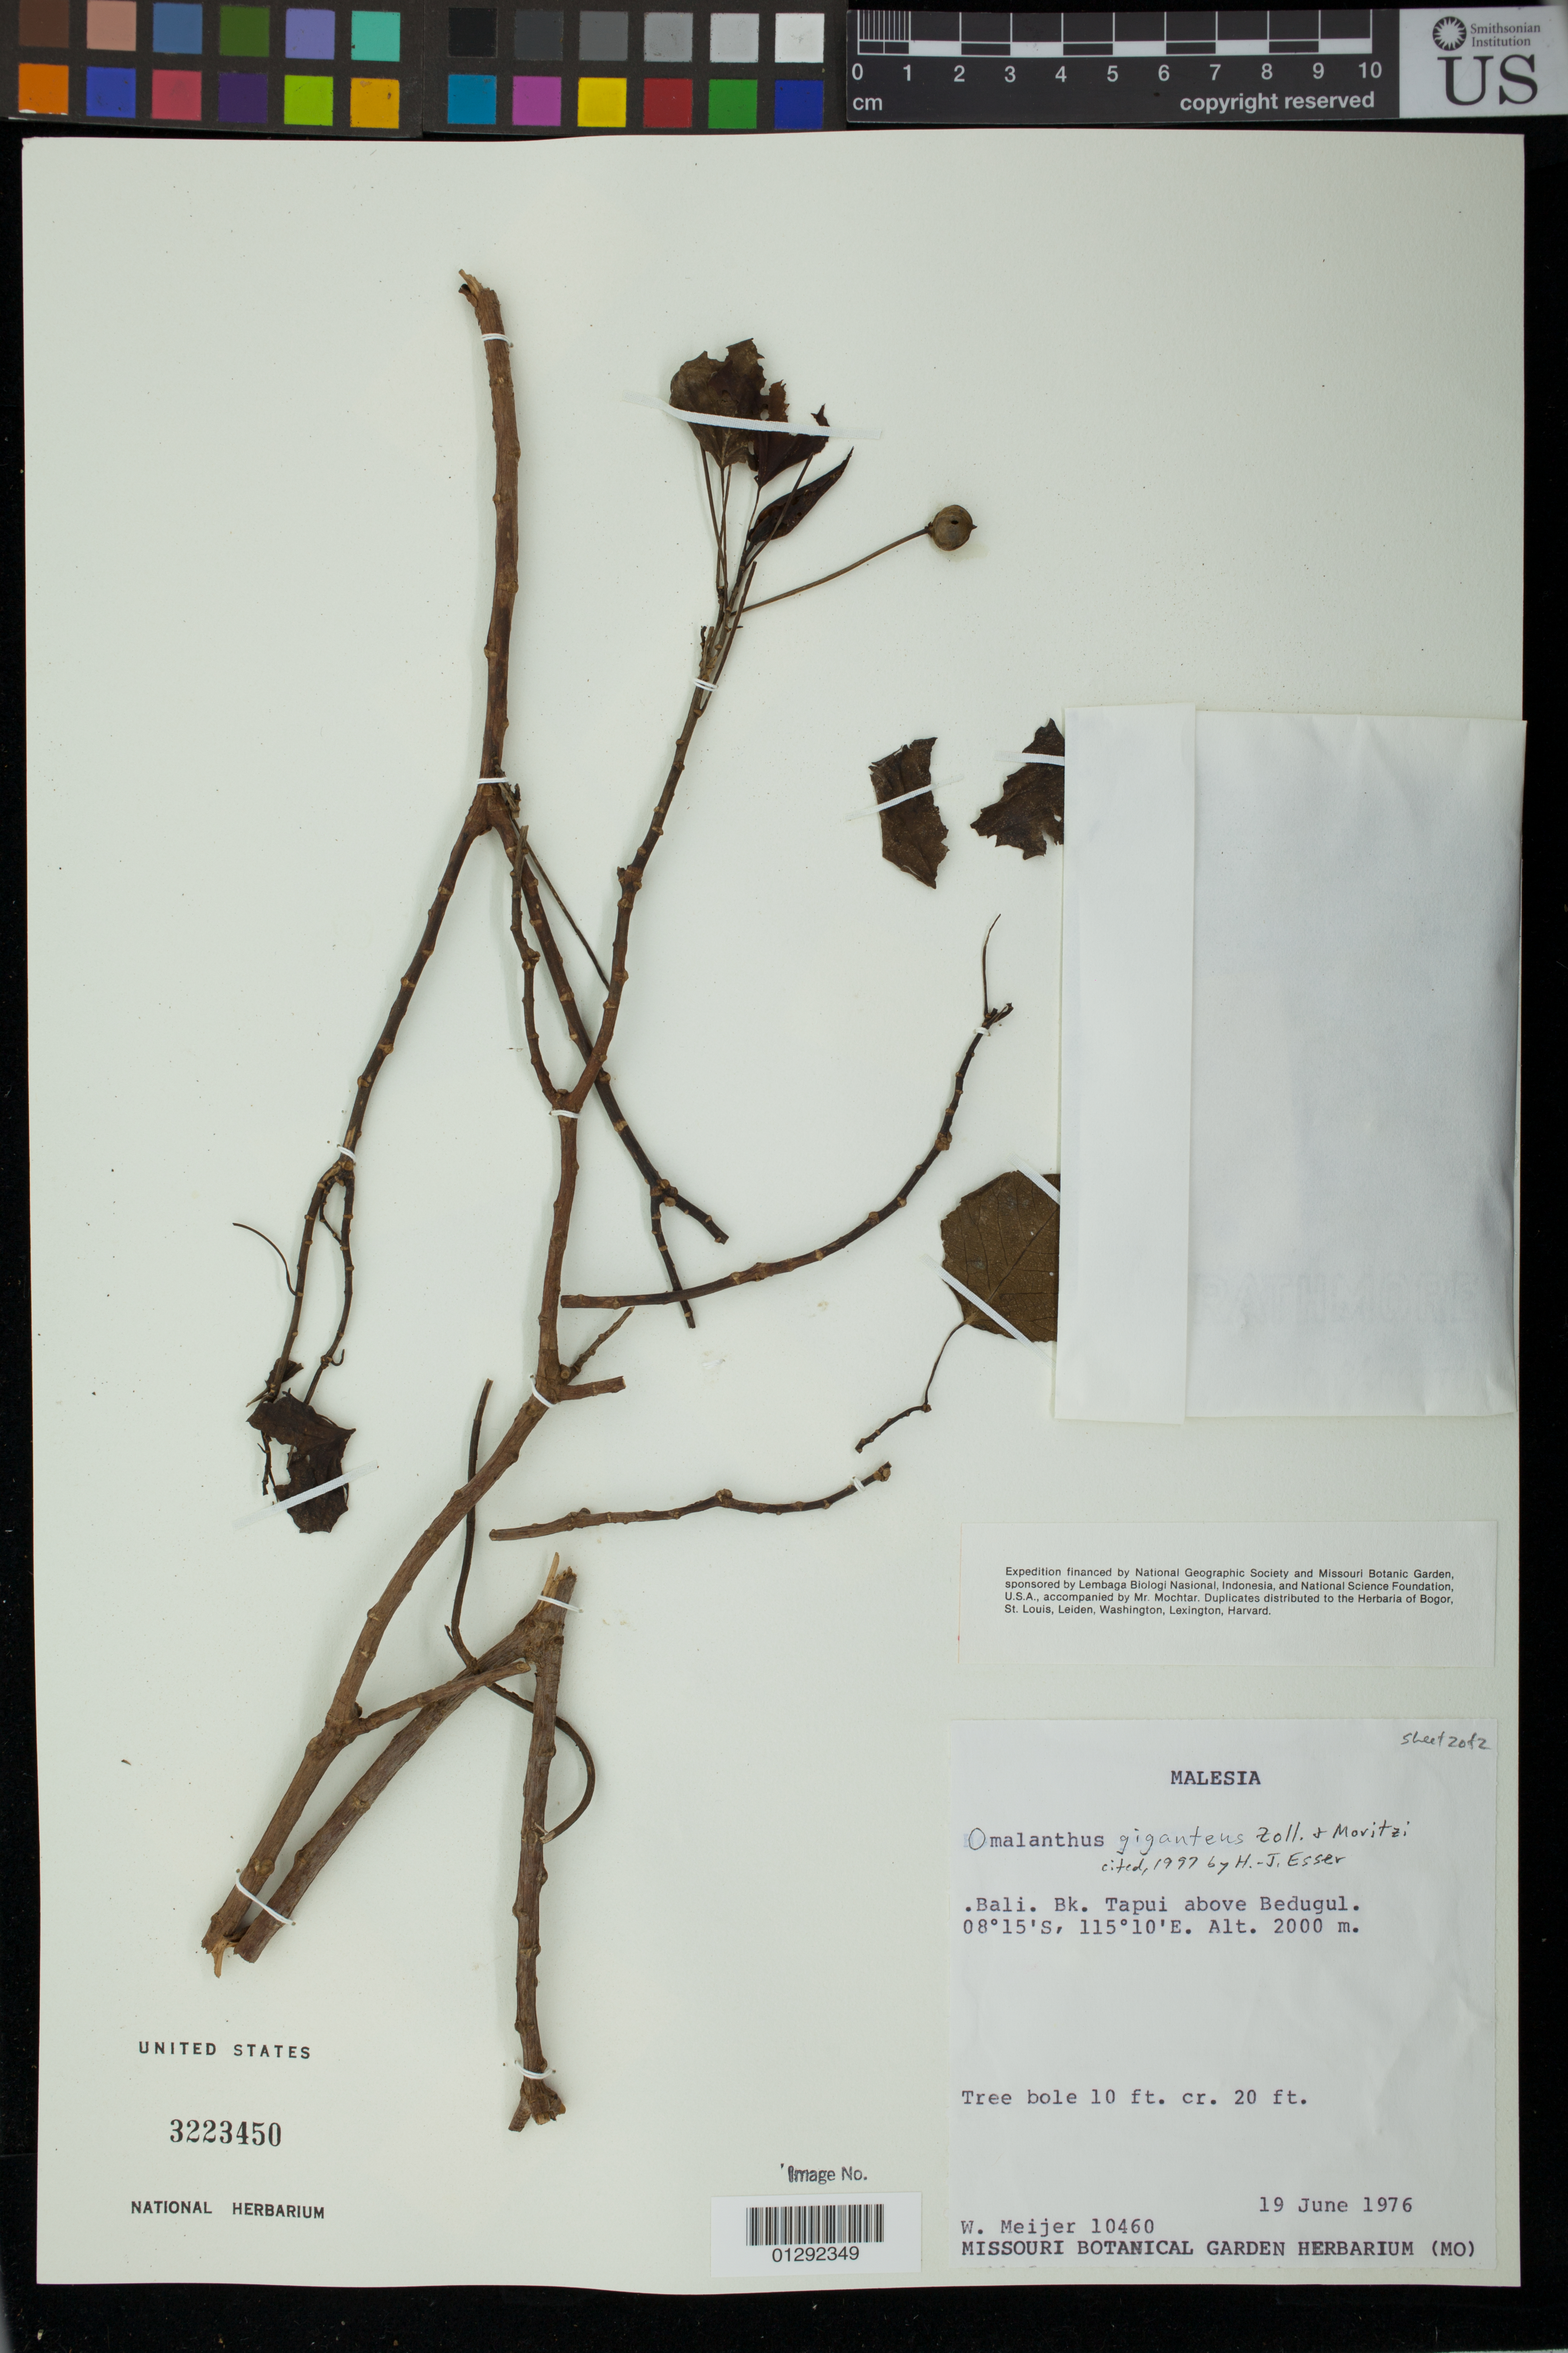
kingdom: Plantae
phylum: Tracheophyta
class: Magnoliopsida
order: Malpighiales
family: Euphorbiaceae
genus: Homalanthus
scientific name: Homalanthus giganteus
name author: Zoll. & Moritzi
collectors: W. Meijer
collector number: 10460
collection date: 1976-06-19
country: Indonesia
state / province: Nusa Tenggara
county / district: Bali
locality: Bk. Tapui above Bedugul.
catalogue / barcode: US 3223450